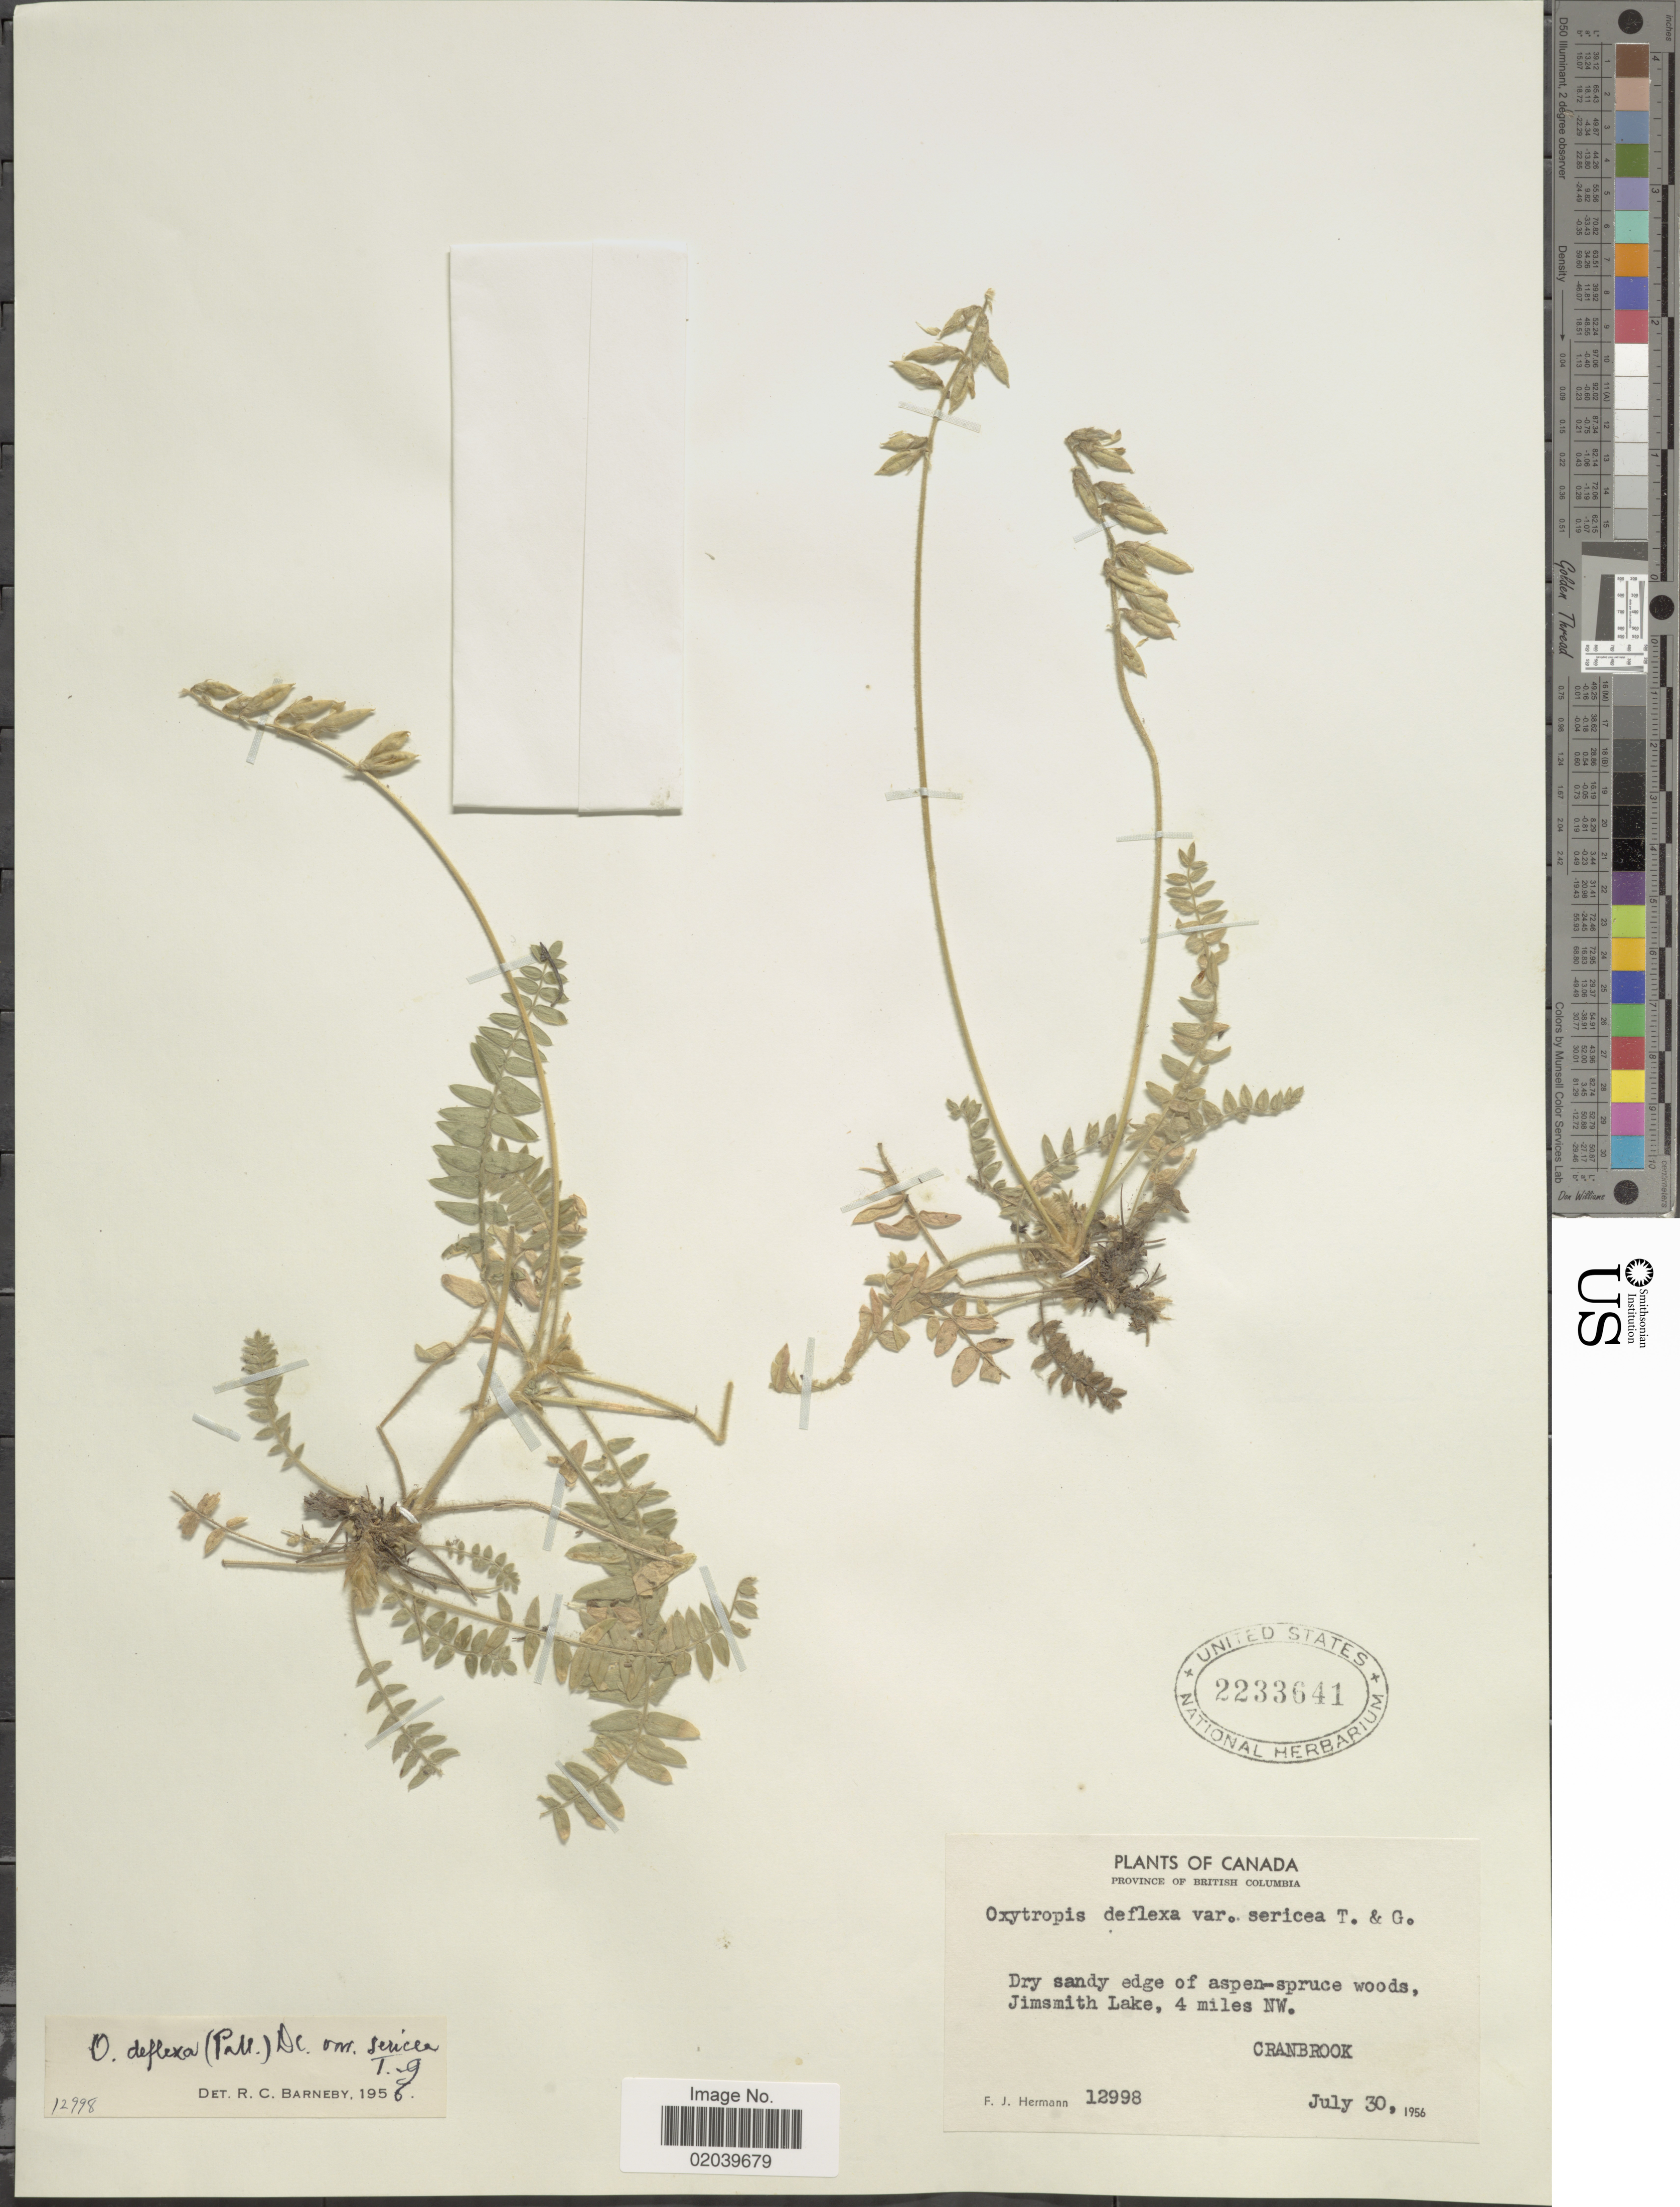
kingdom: Plantae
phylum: Tracheophyta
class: Magnoliopsida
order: Fabales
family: Fabaceae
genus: Oxytropis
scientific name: Oxytropis deflexa var. sericea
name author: Torr. & A. Gray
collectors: F. J. Hermann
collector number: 12998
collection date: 1956-07-30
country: Canada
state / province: British Columbia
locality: Jimsmith Lake, 4 miles NW Cranbrook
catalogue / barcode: US 2233641